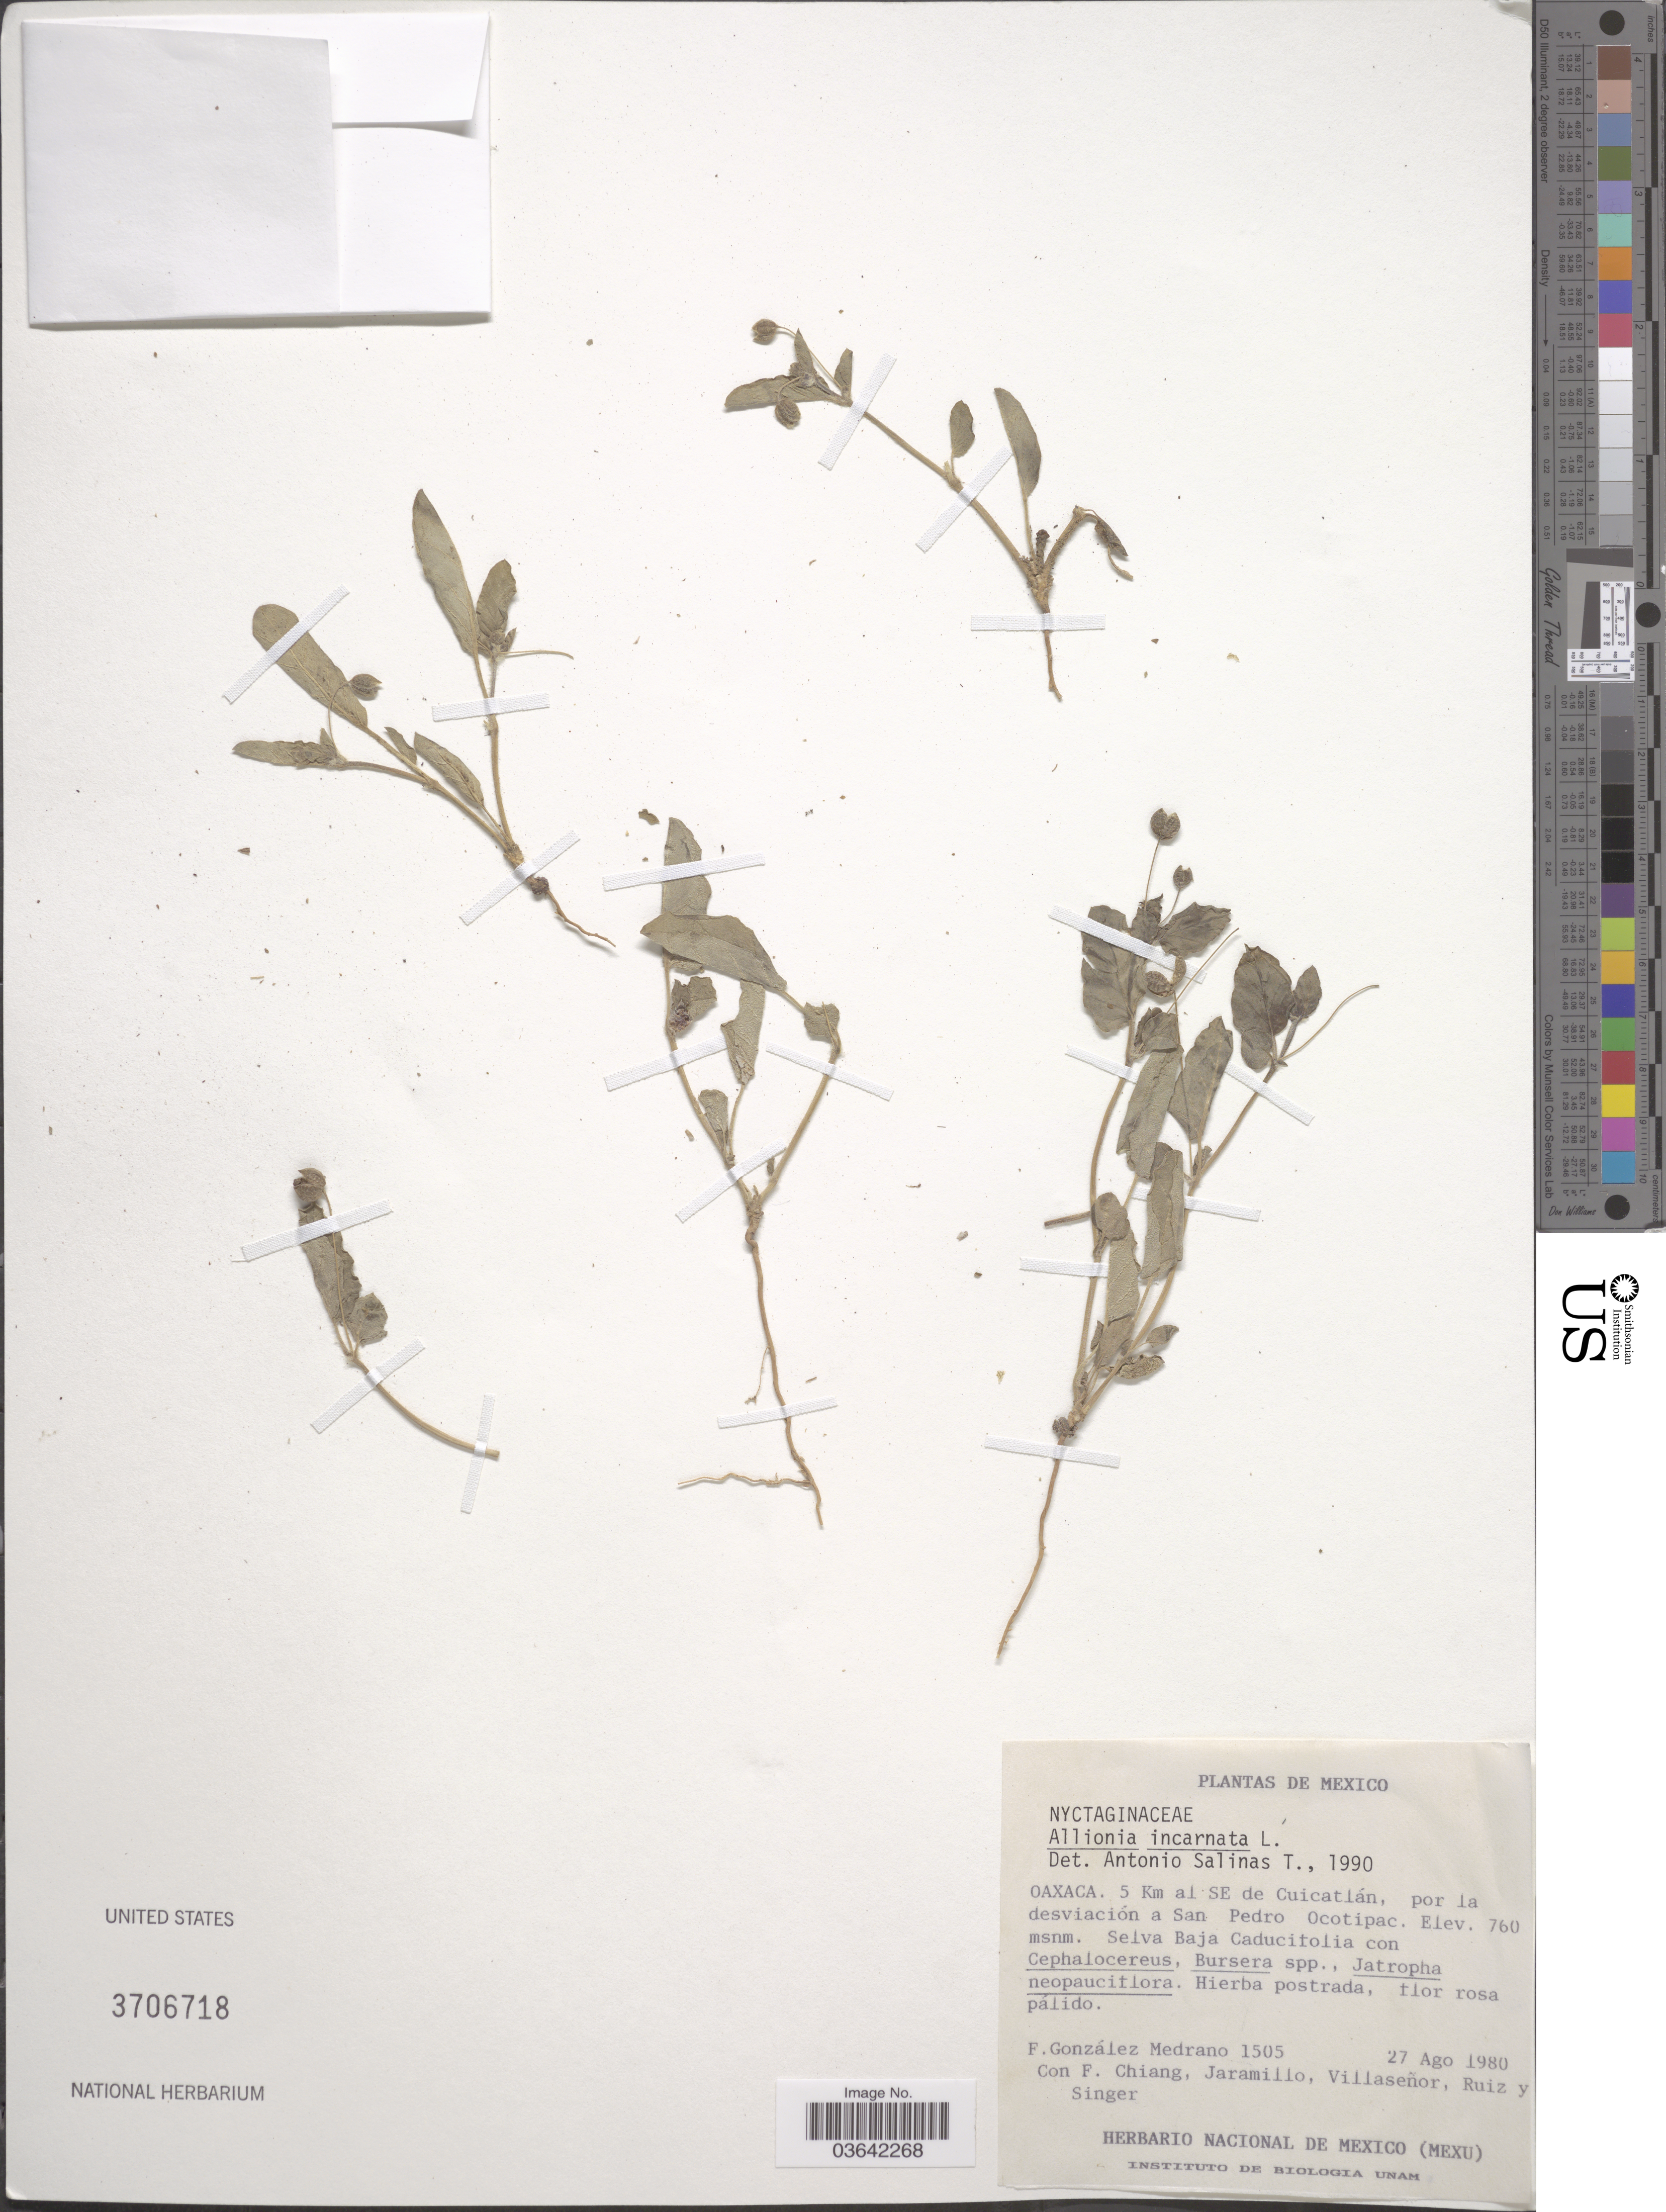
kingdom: Plantae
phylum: Tracheophyta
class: Magnoliopsida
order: Caryophyllales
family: Nyctaginaceae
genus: Allionia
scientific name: Allionia incarnata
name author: L.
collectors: F. Medrano, F. Chiang, Jaramillo, --, -. Villaseñor & et al.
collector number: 1505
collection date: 1980-08-27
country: Mexico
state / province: Oaxaca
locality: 5 Km al SE de Cuicatlán, por la desviación a San Pedro Ocotipac.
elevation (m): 760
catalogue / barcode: US 3706718